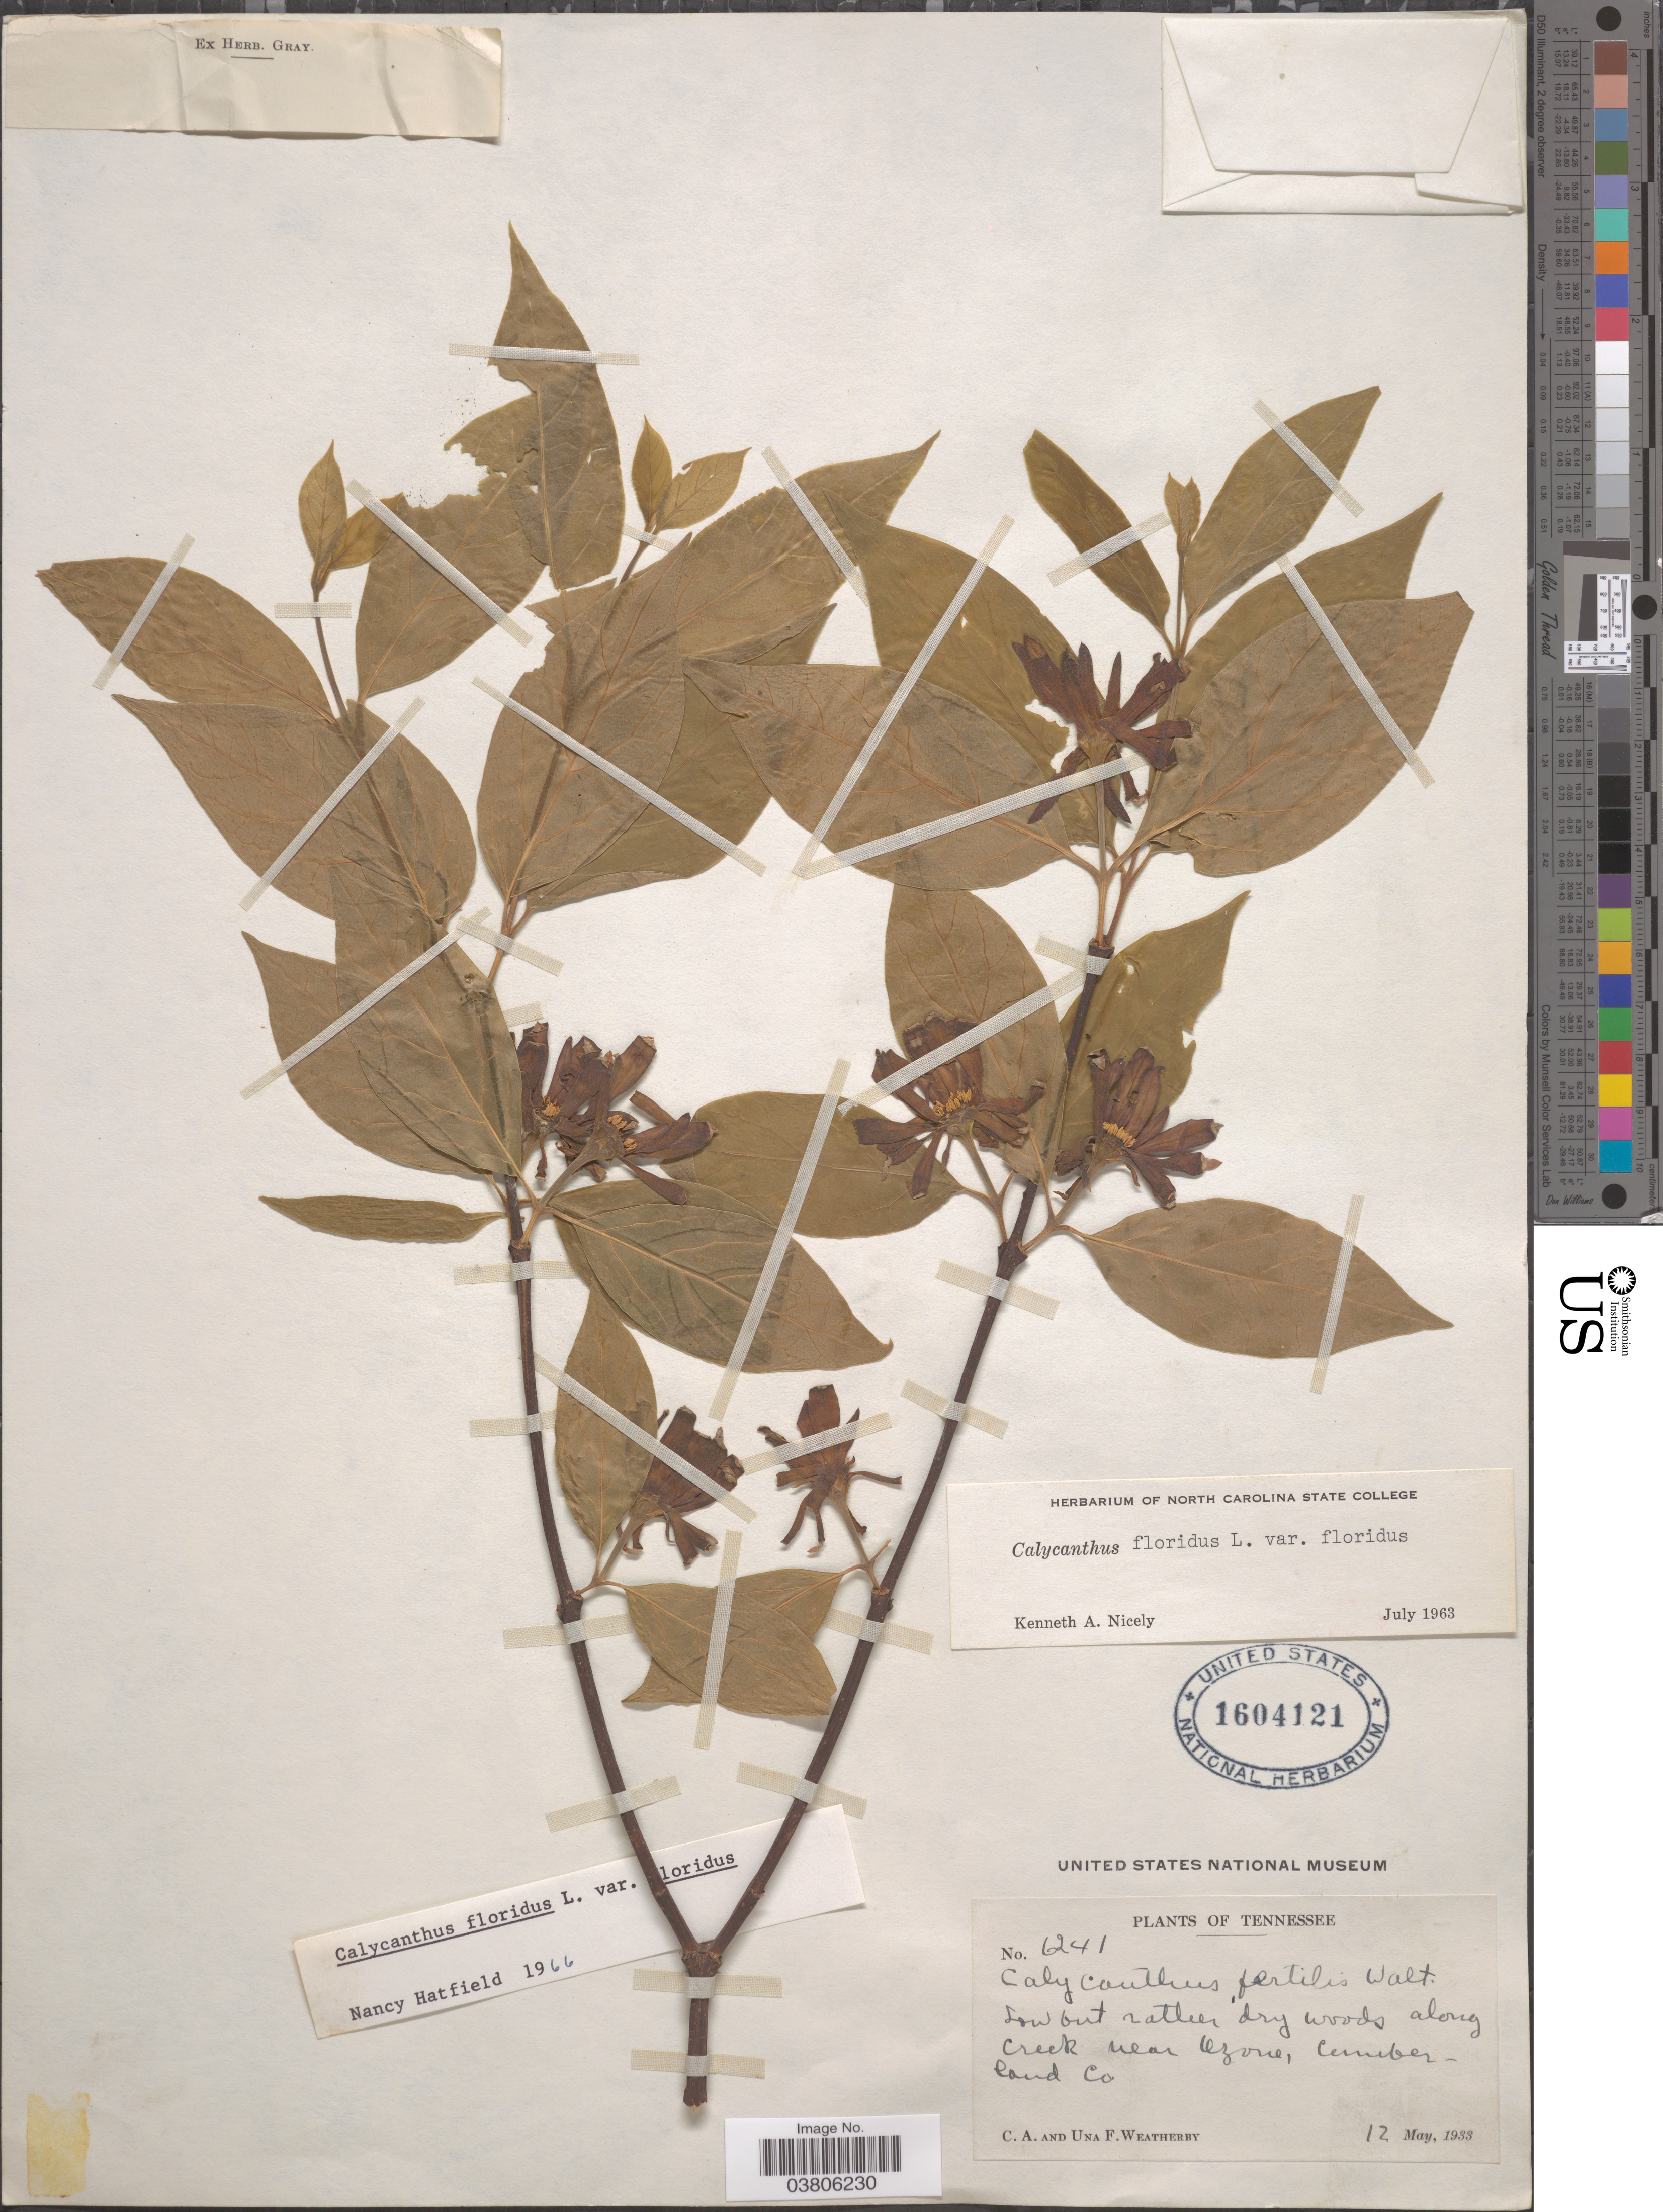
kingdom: Plantae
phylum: Tracheophyta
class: Magnoliopsida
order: Laurales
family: Calycanthaceae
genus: Calycanthus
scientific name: Calycanthus floridus var. floridus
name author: L.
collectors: C. A. Weatherby & U. Weatherby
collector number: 6241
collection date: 1933-05-12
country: United States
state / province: Tennessee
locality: Along Creek near Ozone, Cumberland Co.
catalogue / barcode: US 1604121